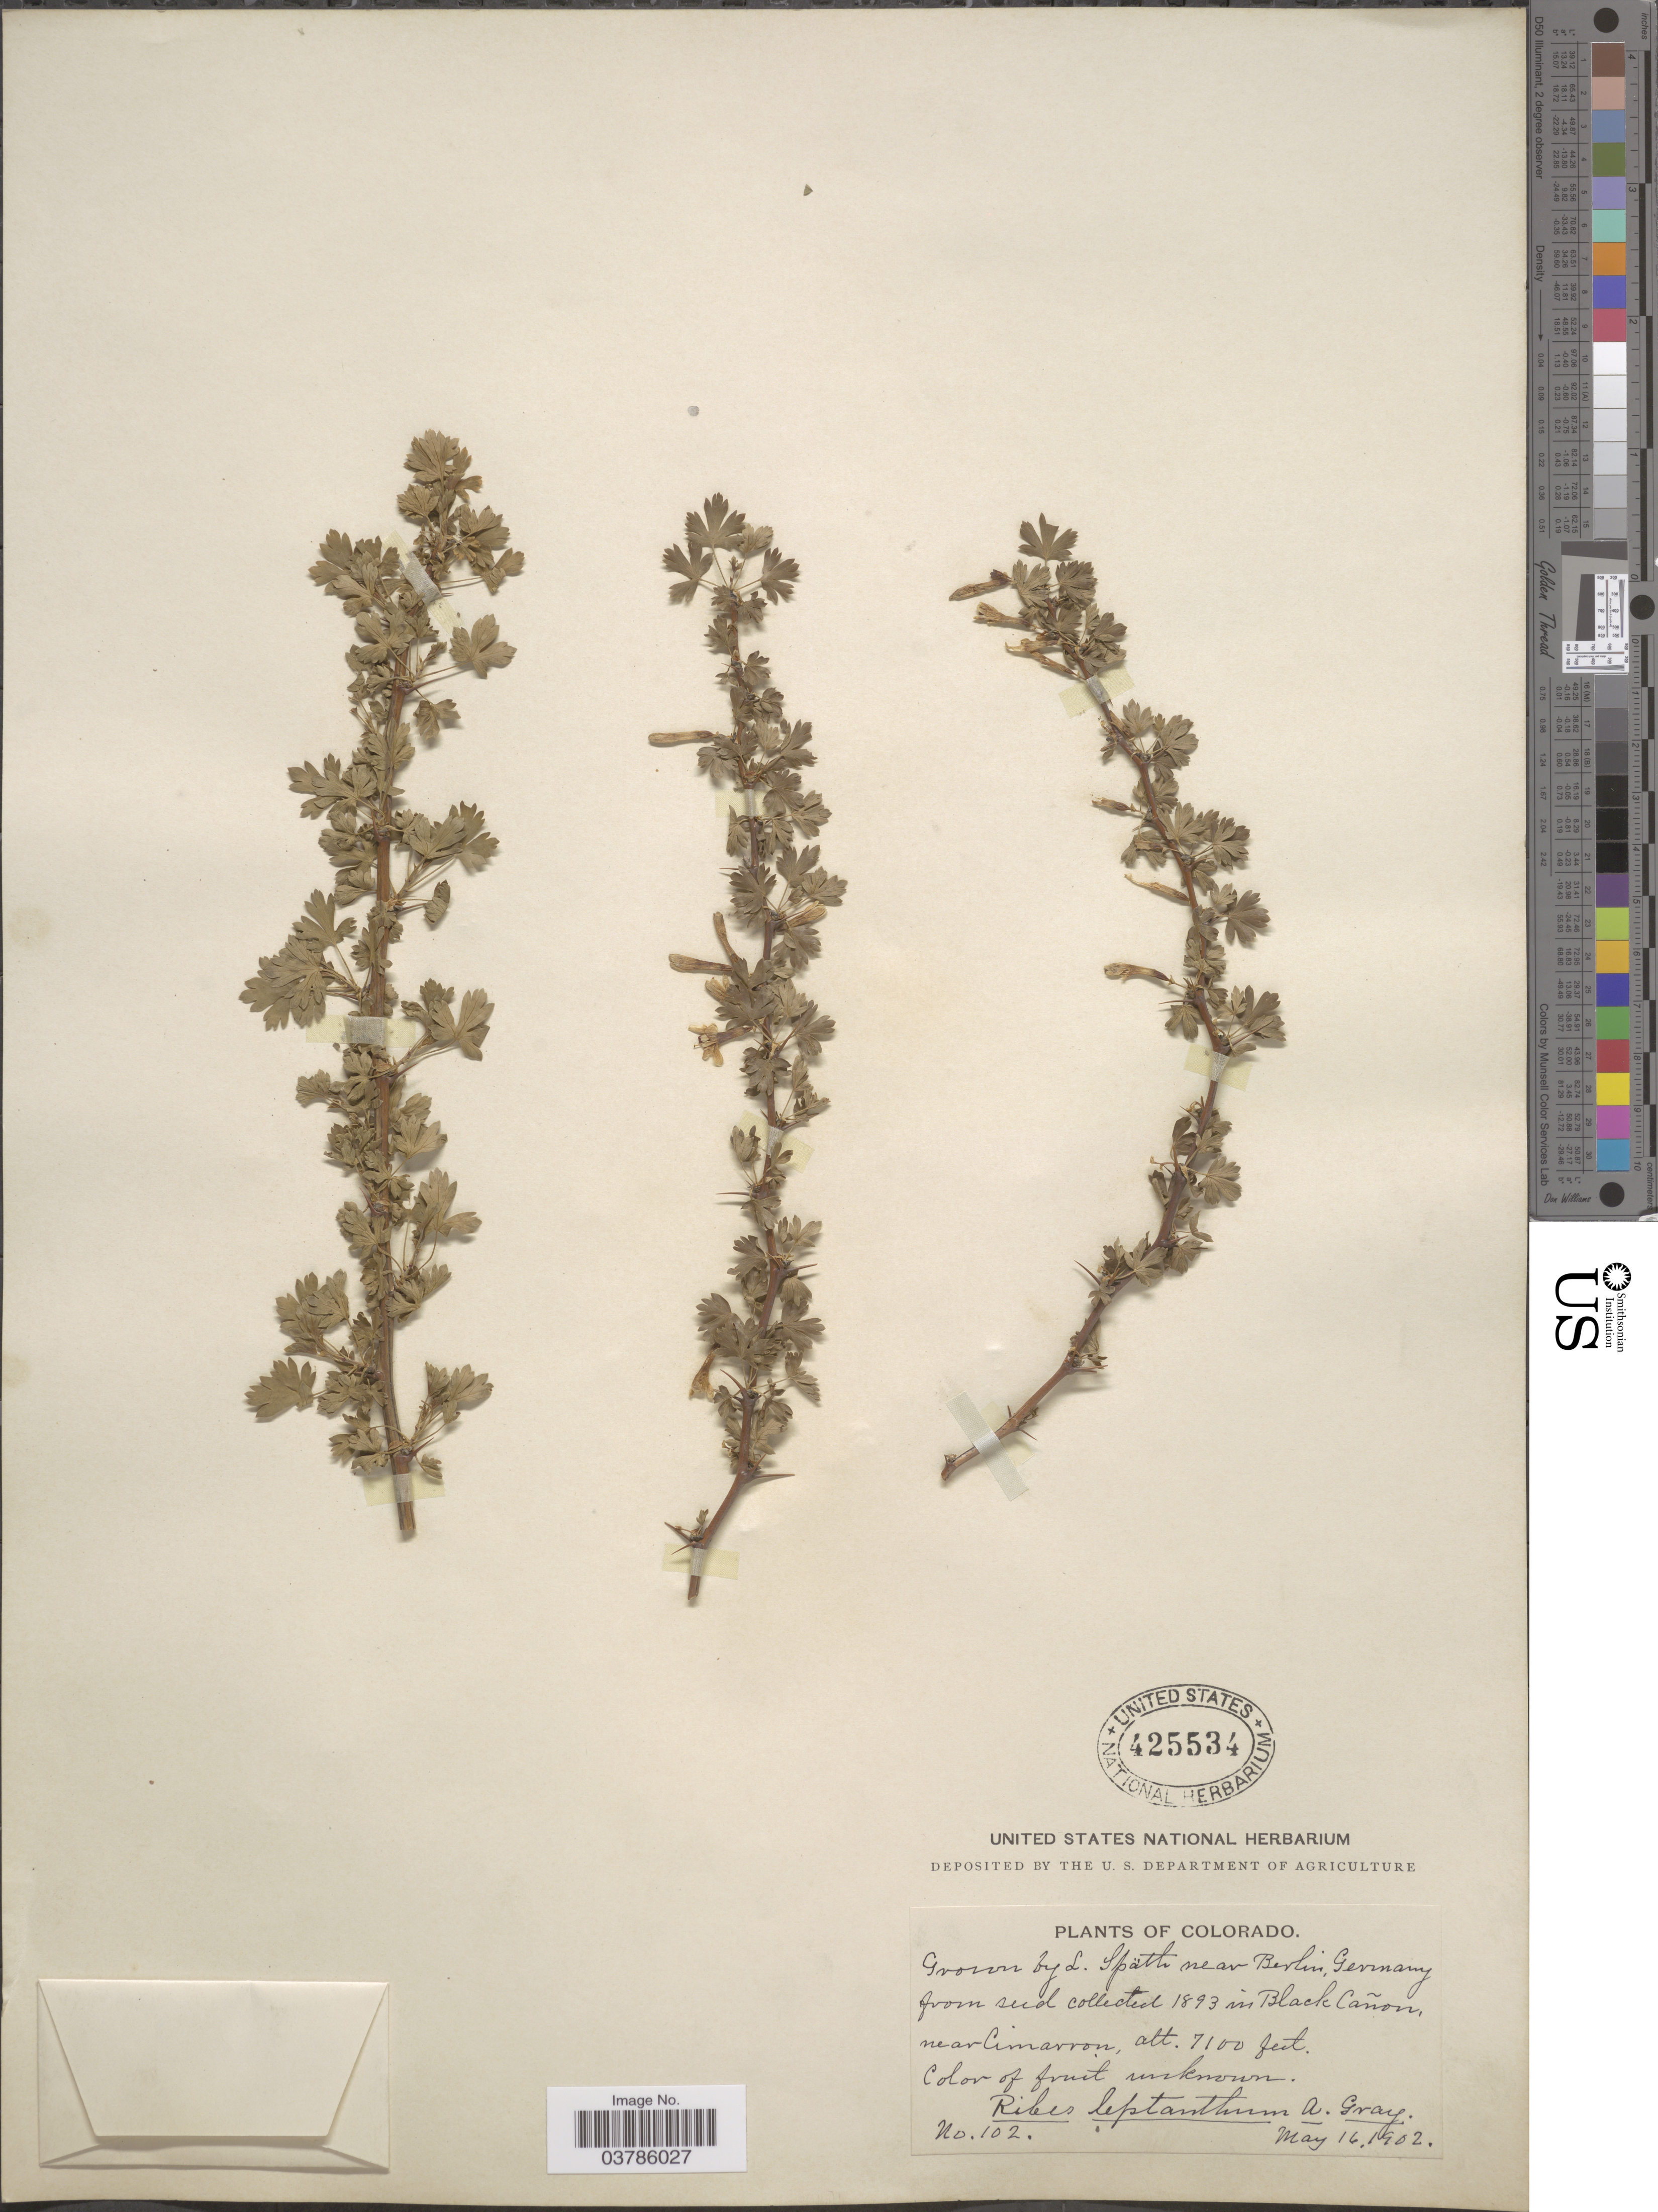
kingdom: Plantae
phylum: Tracheophyta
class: Magnoliopsida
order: Saxifragales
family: Grossulariaceae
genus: Ribes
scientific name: Ribes leptanthum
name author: A. Gray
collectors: L. Späth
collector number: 102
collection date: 1902-05-16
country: Germany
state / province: Berlin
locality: Near Berlin.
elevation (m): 2164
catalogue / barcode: US 425534